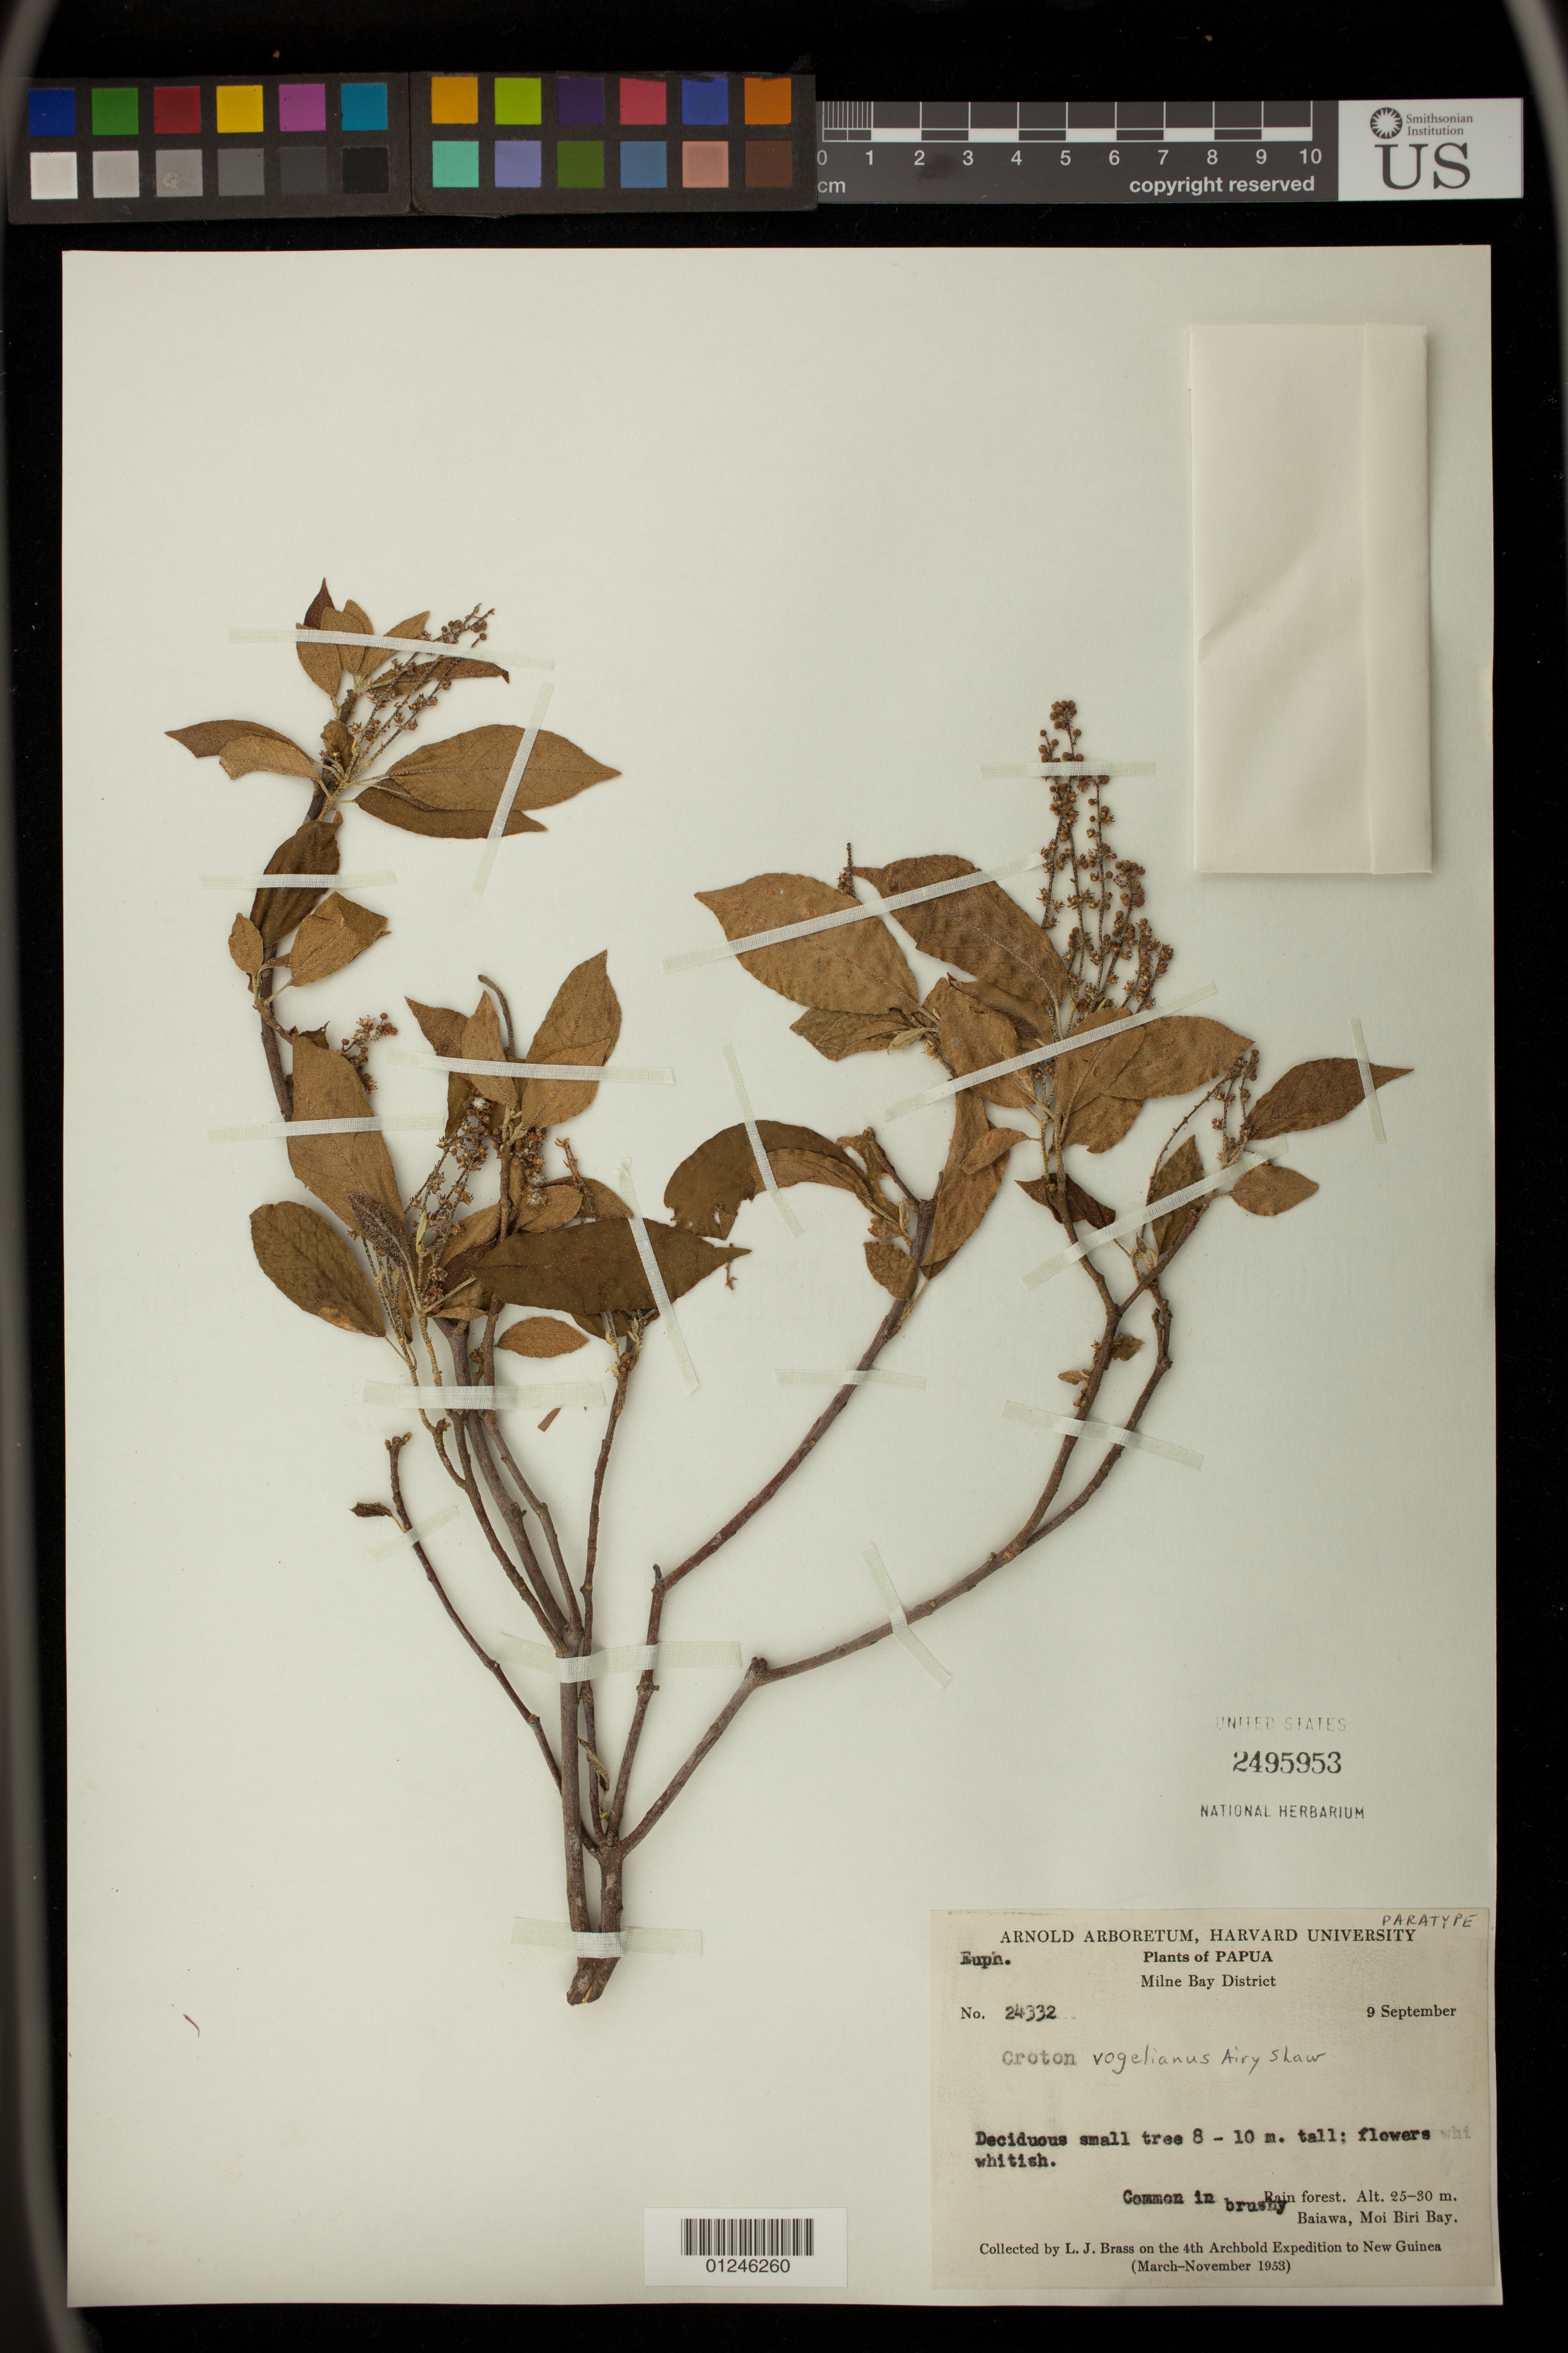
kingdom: Plantae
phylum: Tracheophyta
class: Magnoliopsida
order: Malpighiales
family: Euphorbiaceae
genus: Croton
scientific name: Croton vogelianus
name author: Airy Shaw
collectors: L. J. Brass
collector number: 24332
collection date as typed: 09 Sep 1953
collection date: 1953-09-09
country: Papua New Guinea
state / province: Milne Bay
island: New Guinea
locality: Baiawa, Moi Biri Bay.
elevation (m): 25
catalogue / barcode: US 2495953